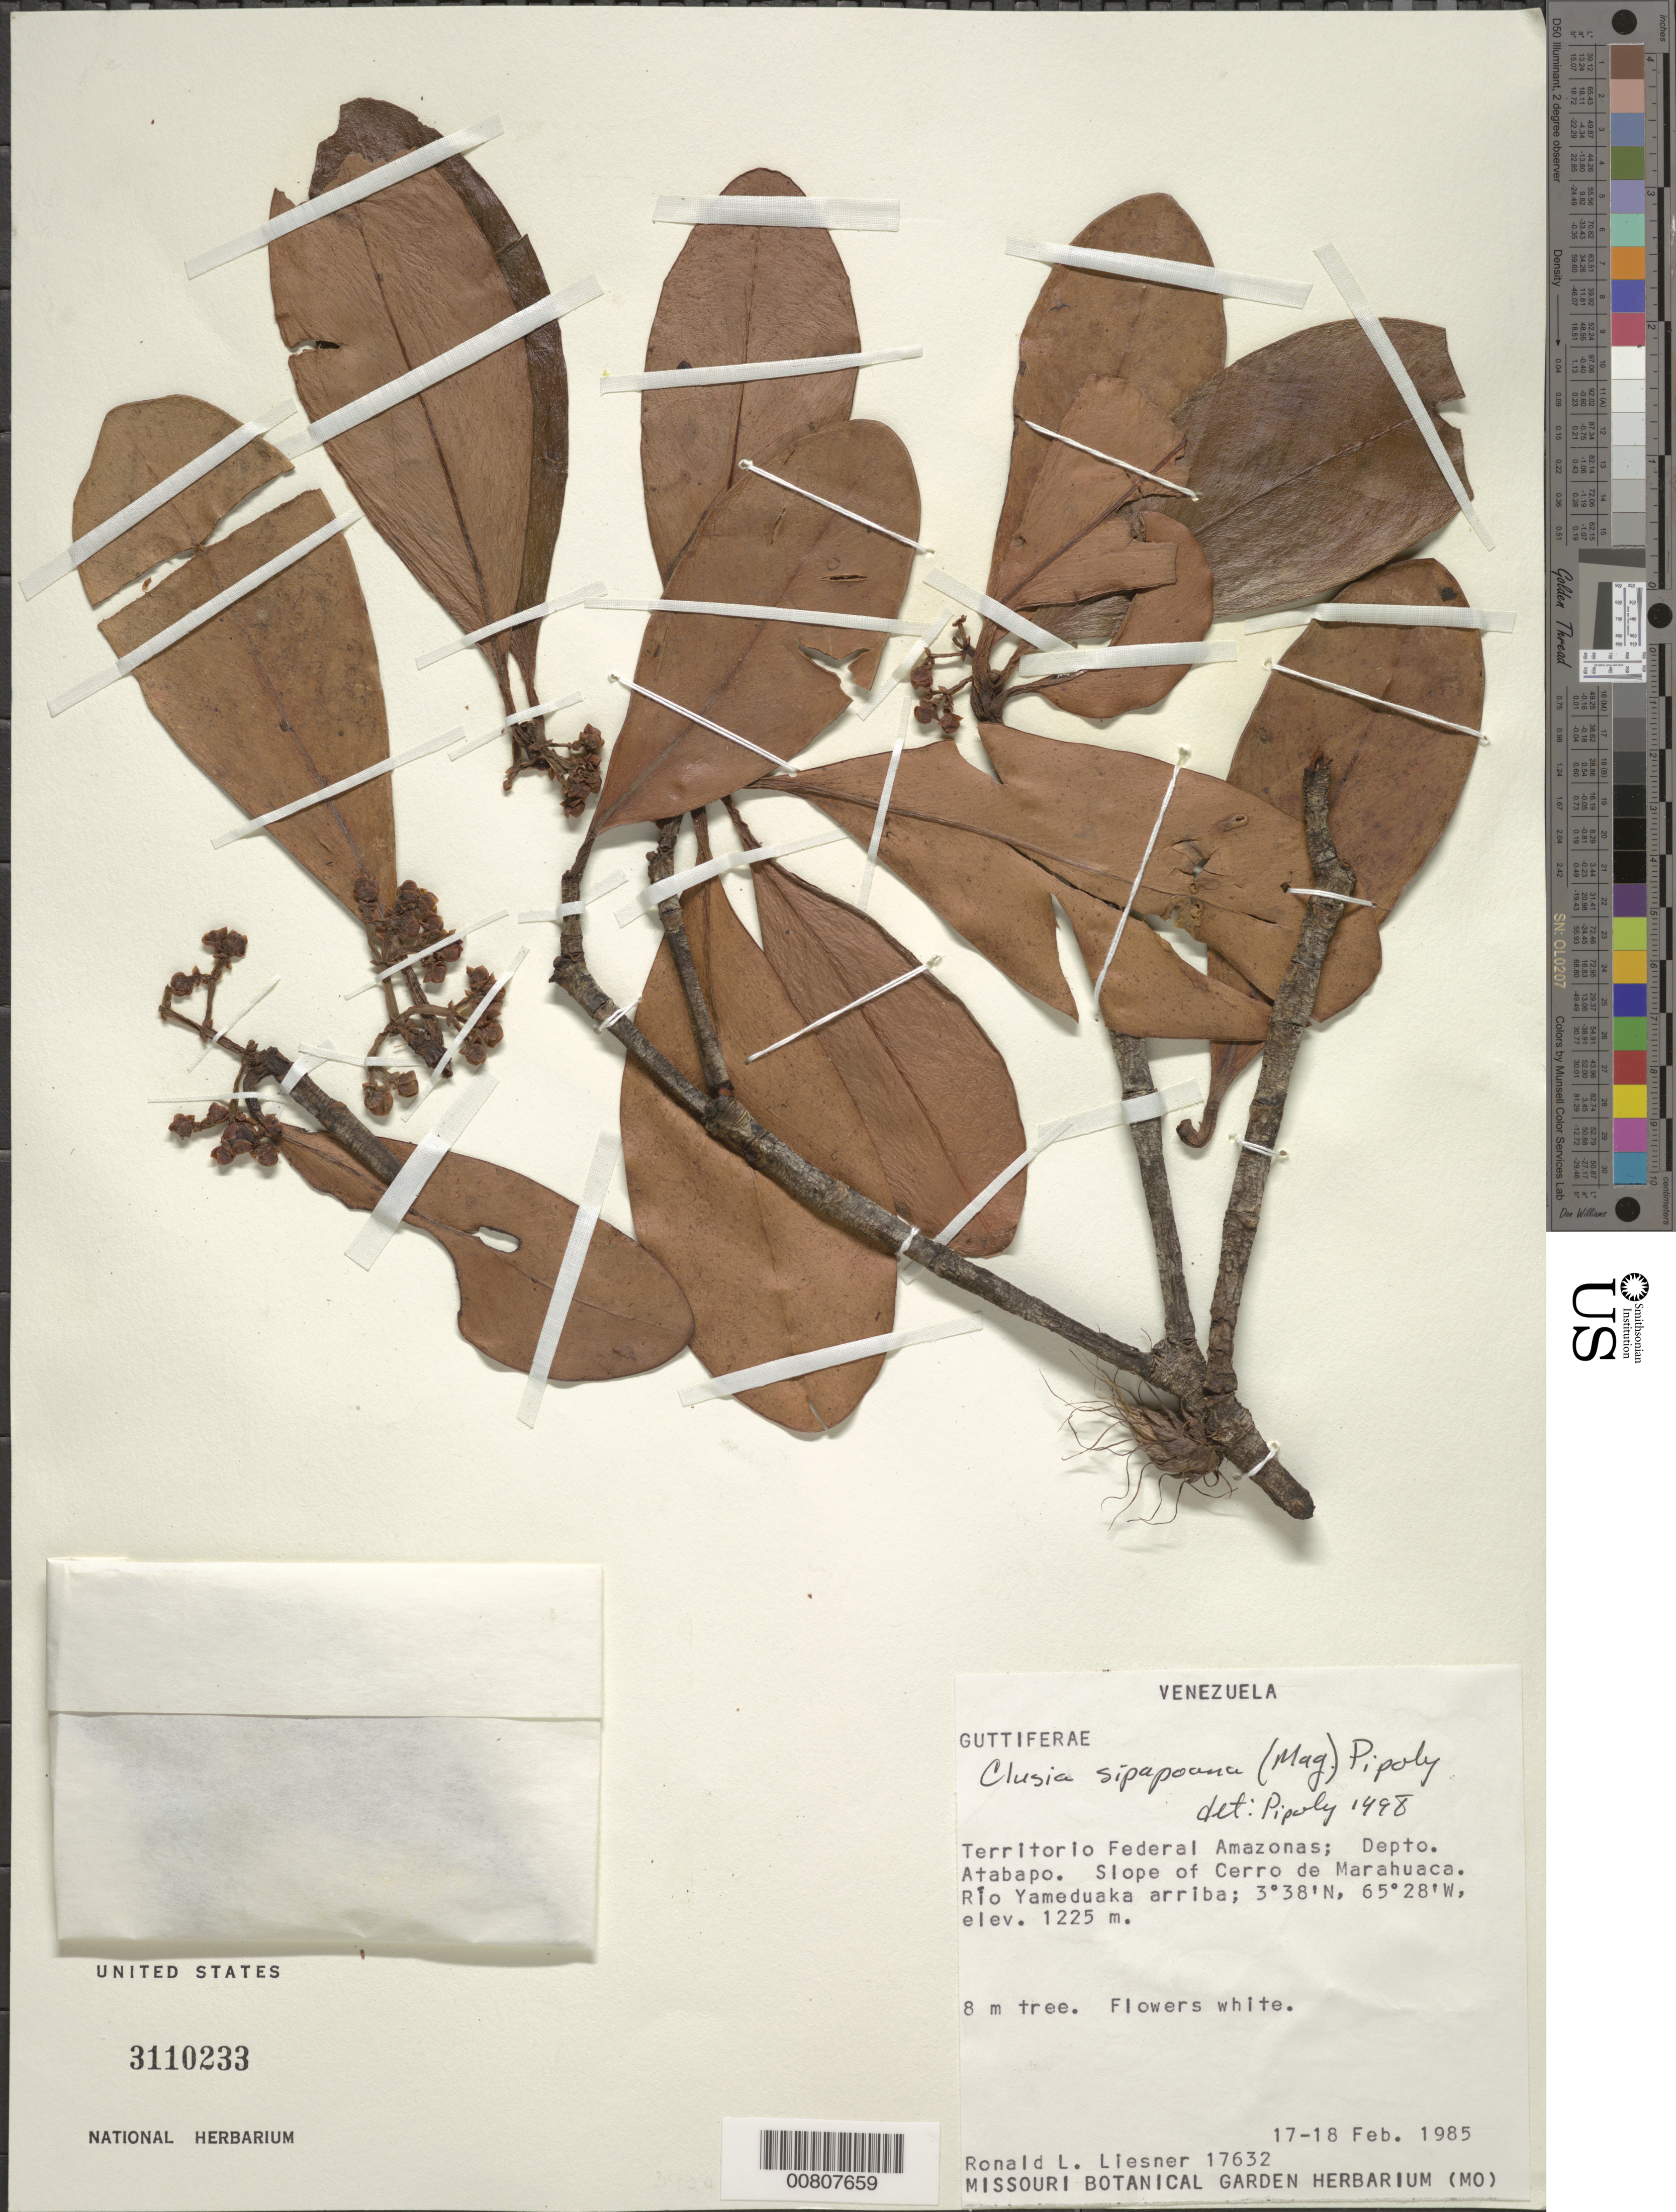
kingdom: Plantae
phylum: Tracheophyta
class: Magnoliopsida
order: Malpighiales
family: Clusiaceae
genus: Clusia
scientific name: Clusia sipapoana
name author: (Maguire) Pipoly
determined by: Pipoly, J. J., III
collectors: R. L. Liesner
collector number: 17632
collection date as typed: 17-Feb-85 to 18-Feb-85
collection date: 1985-02-17/1985-02-18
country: Venezuela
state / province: Amazonas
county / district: Atabapo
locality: Cerro de Marahuaca slope, Río Yameduaka arriba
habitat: Riverbank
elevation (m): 1225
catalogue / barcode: US 3110233